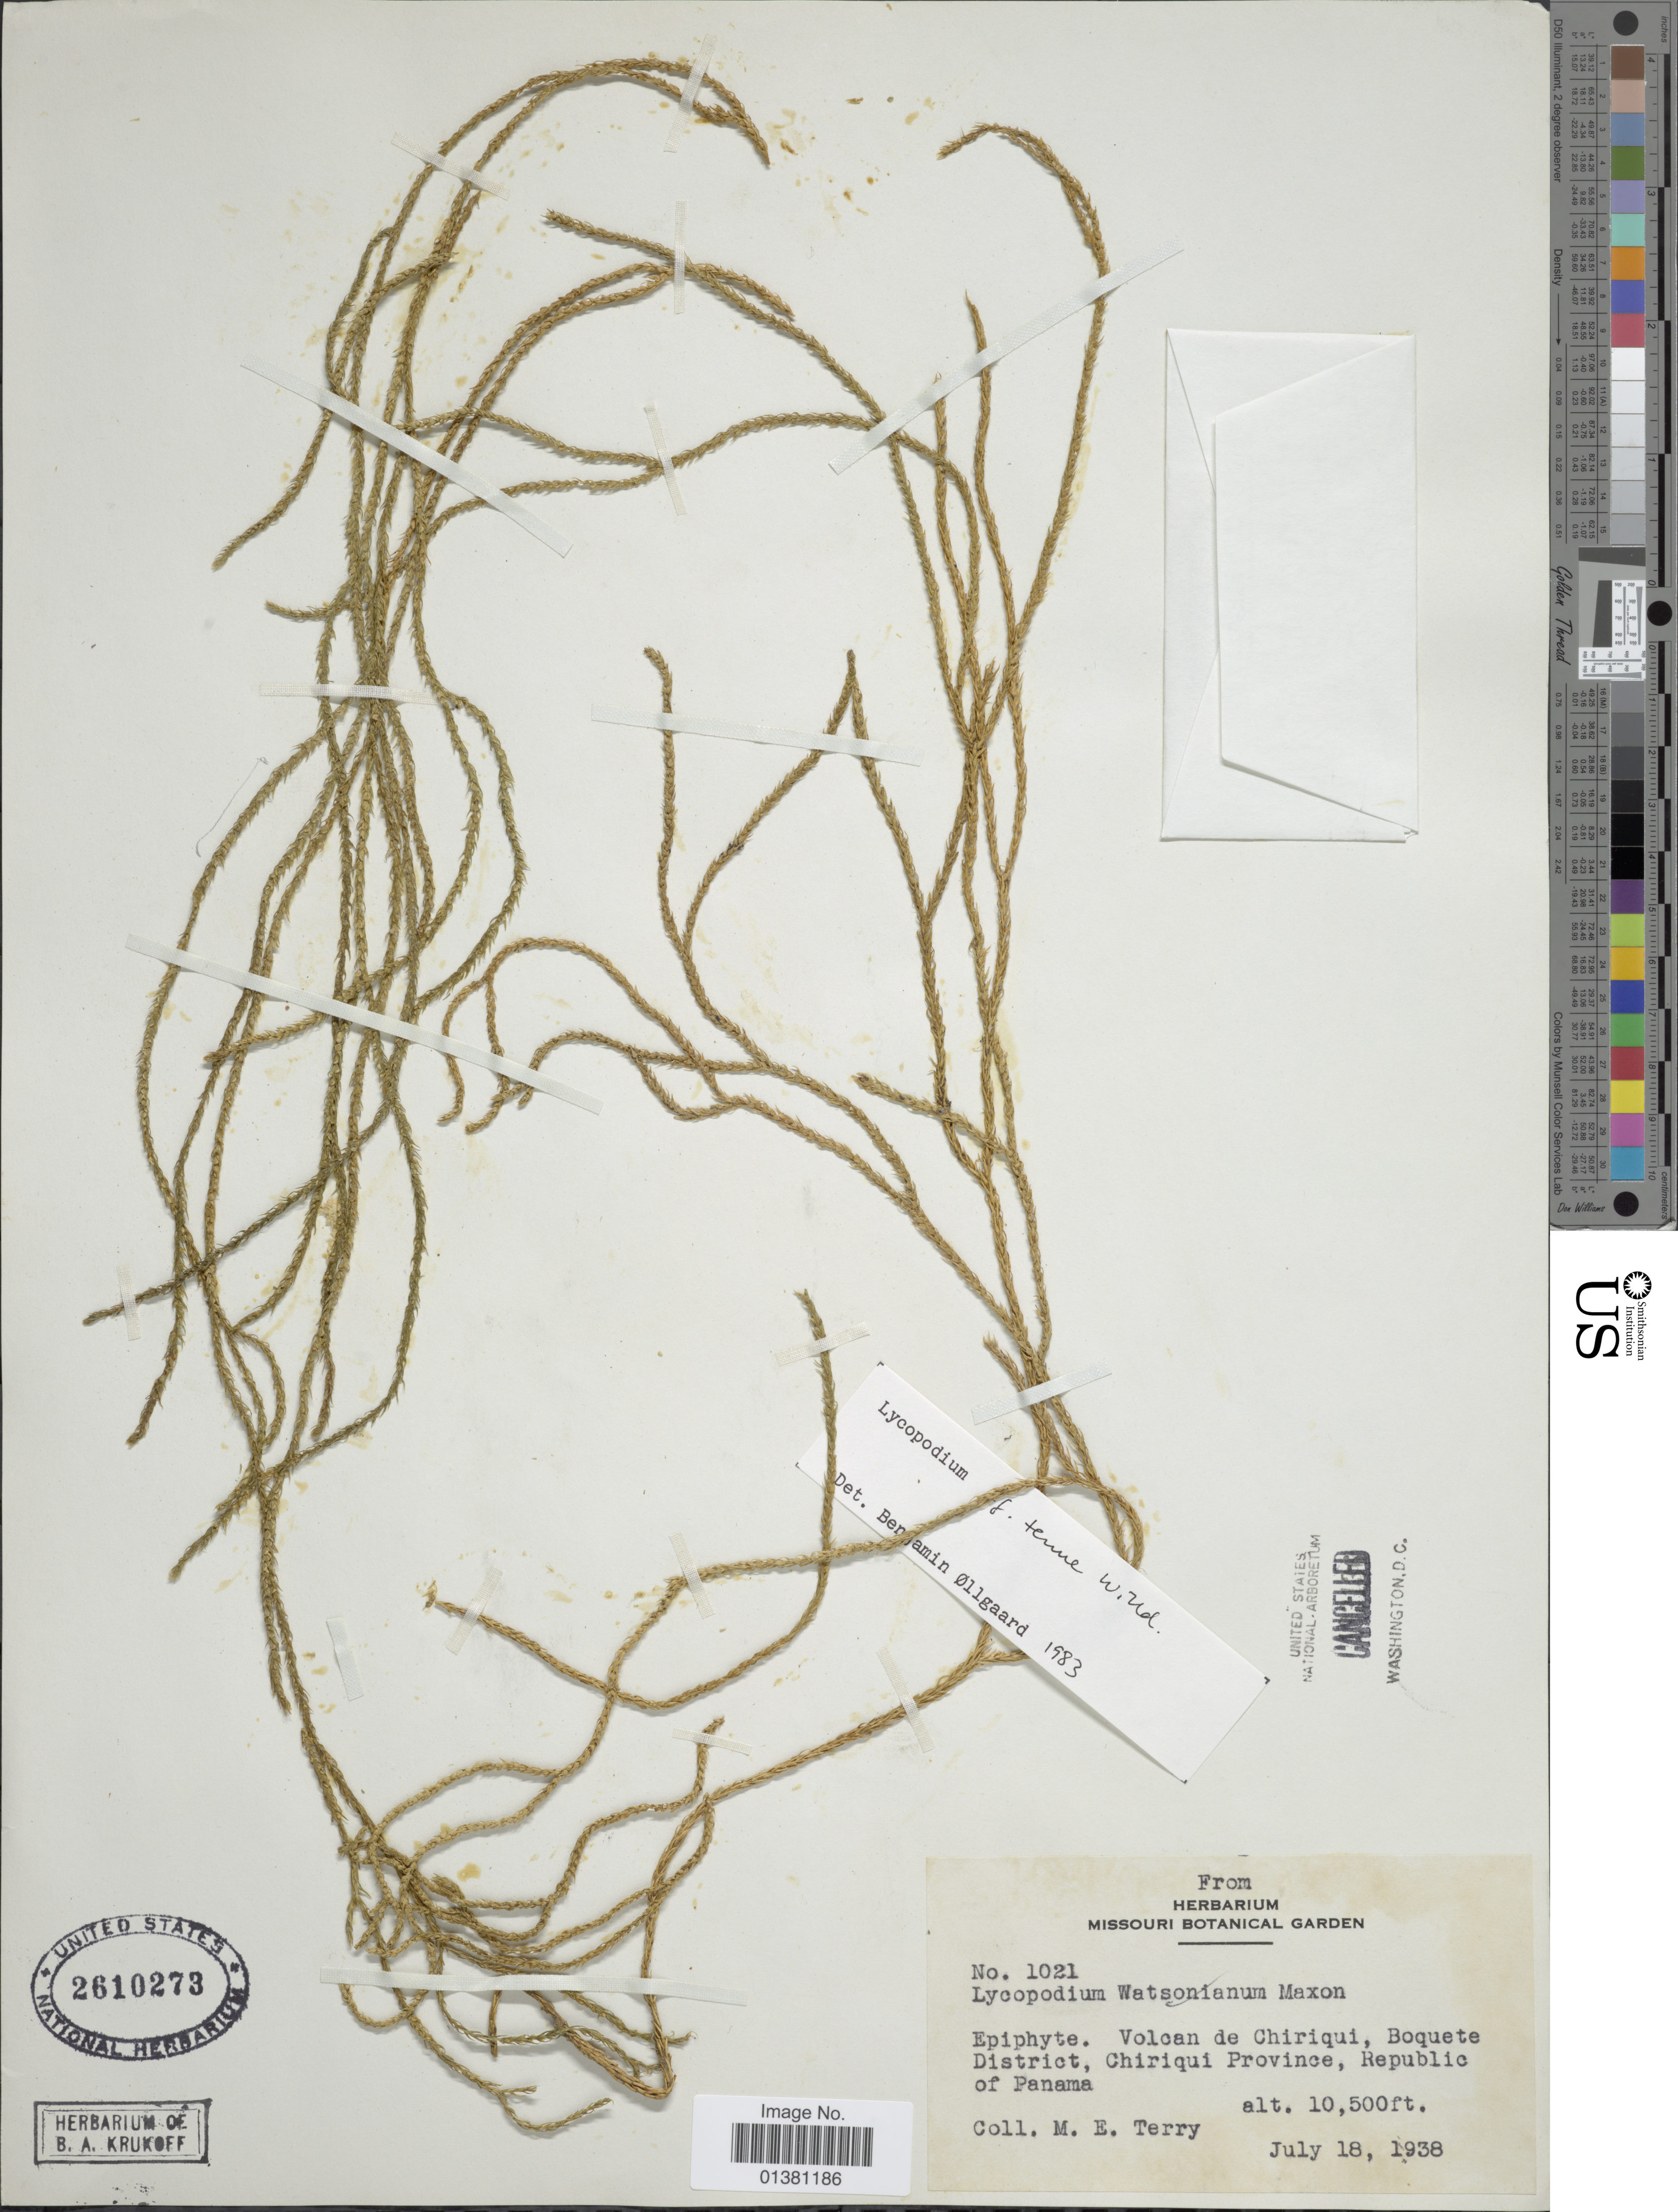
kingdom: Plantae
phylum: Tracheophyta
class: Lycopodiopsida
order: Lycopodiales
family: Lycopodiaceae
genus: Phlegmariurus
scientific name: Phlegmariurus tenuis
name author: (Humb. & Bonpl. ex Willd.) B. Øllg.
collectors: M. Terry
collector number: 1021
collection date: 1938-07-18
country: Panama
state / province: Chiriqui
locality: Volcan de Chiriqui, Boquete District, Chiriqui Province, republic of Panama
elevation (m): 3200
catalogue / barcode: US 2610273